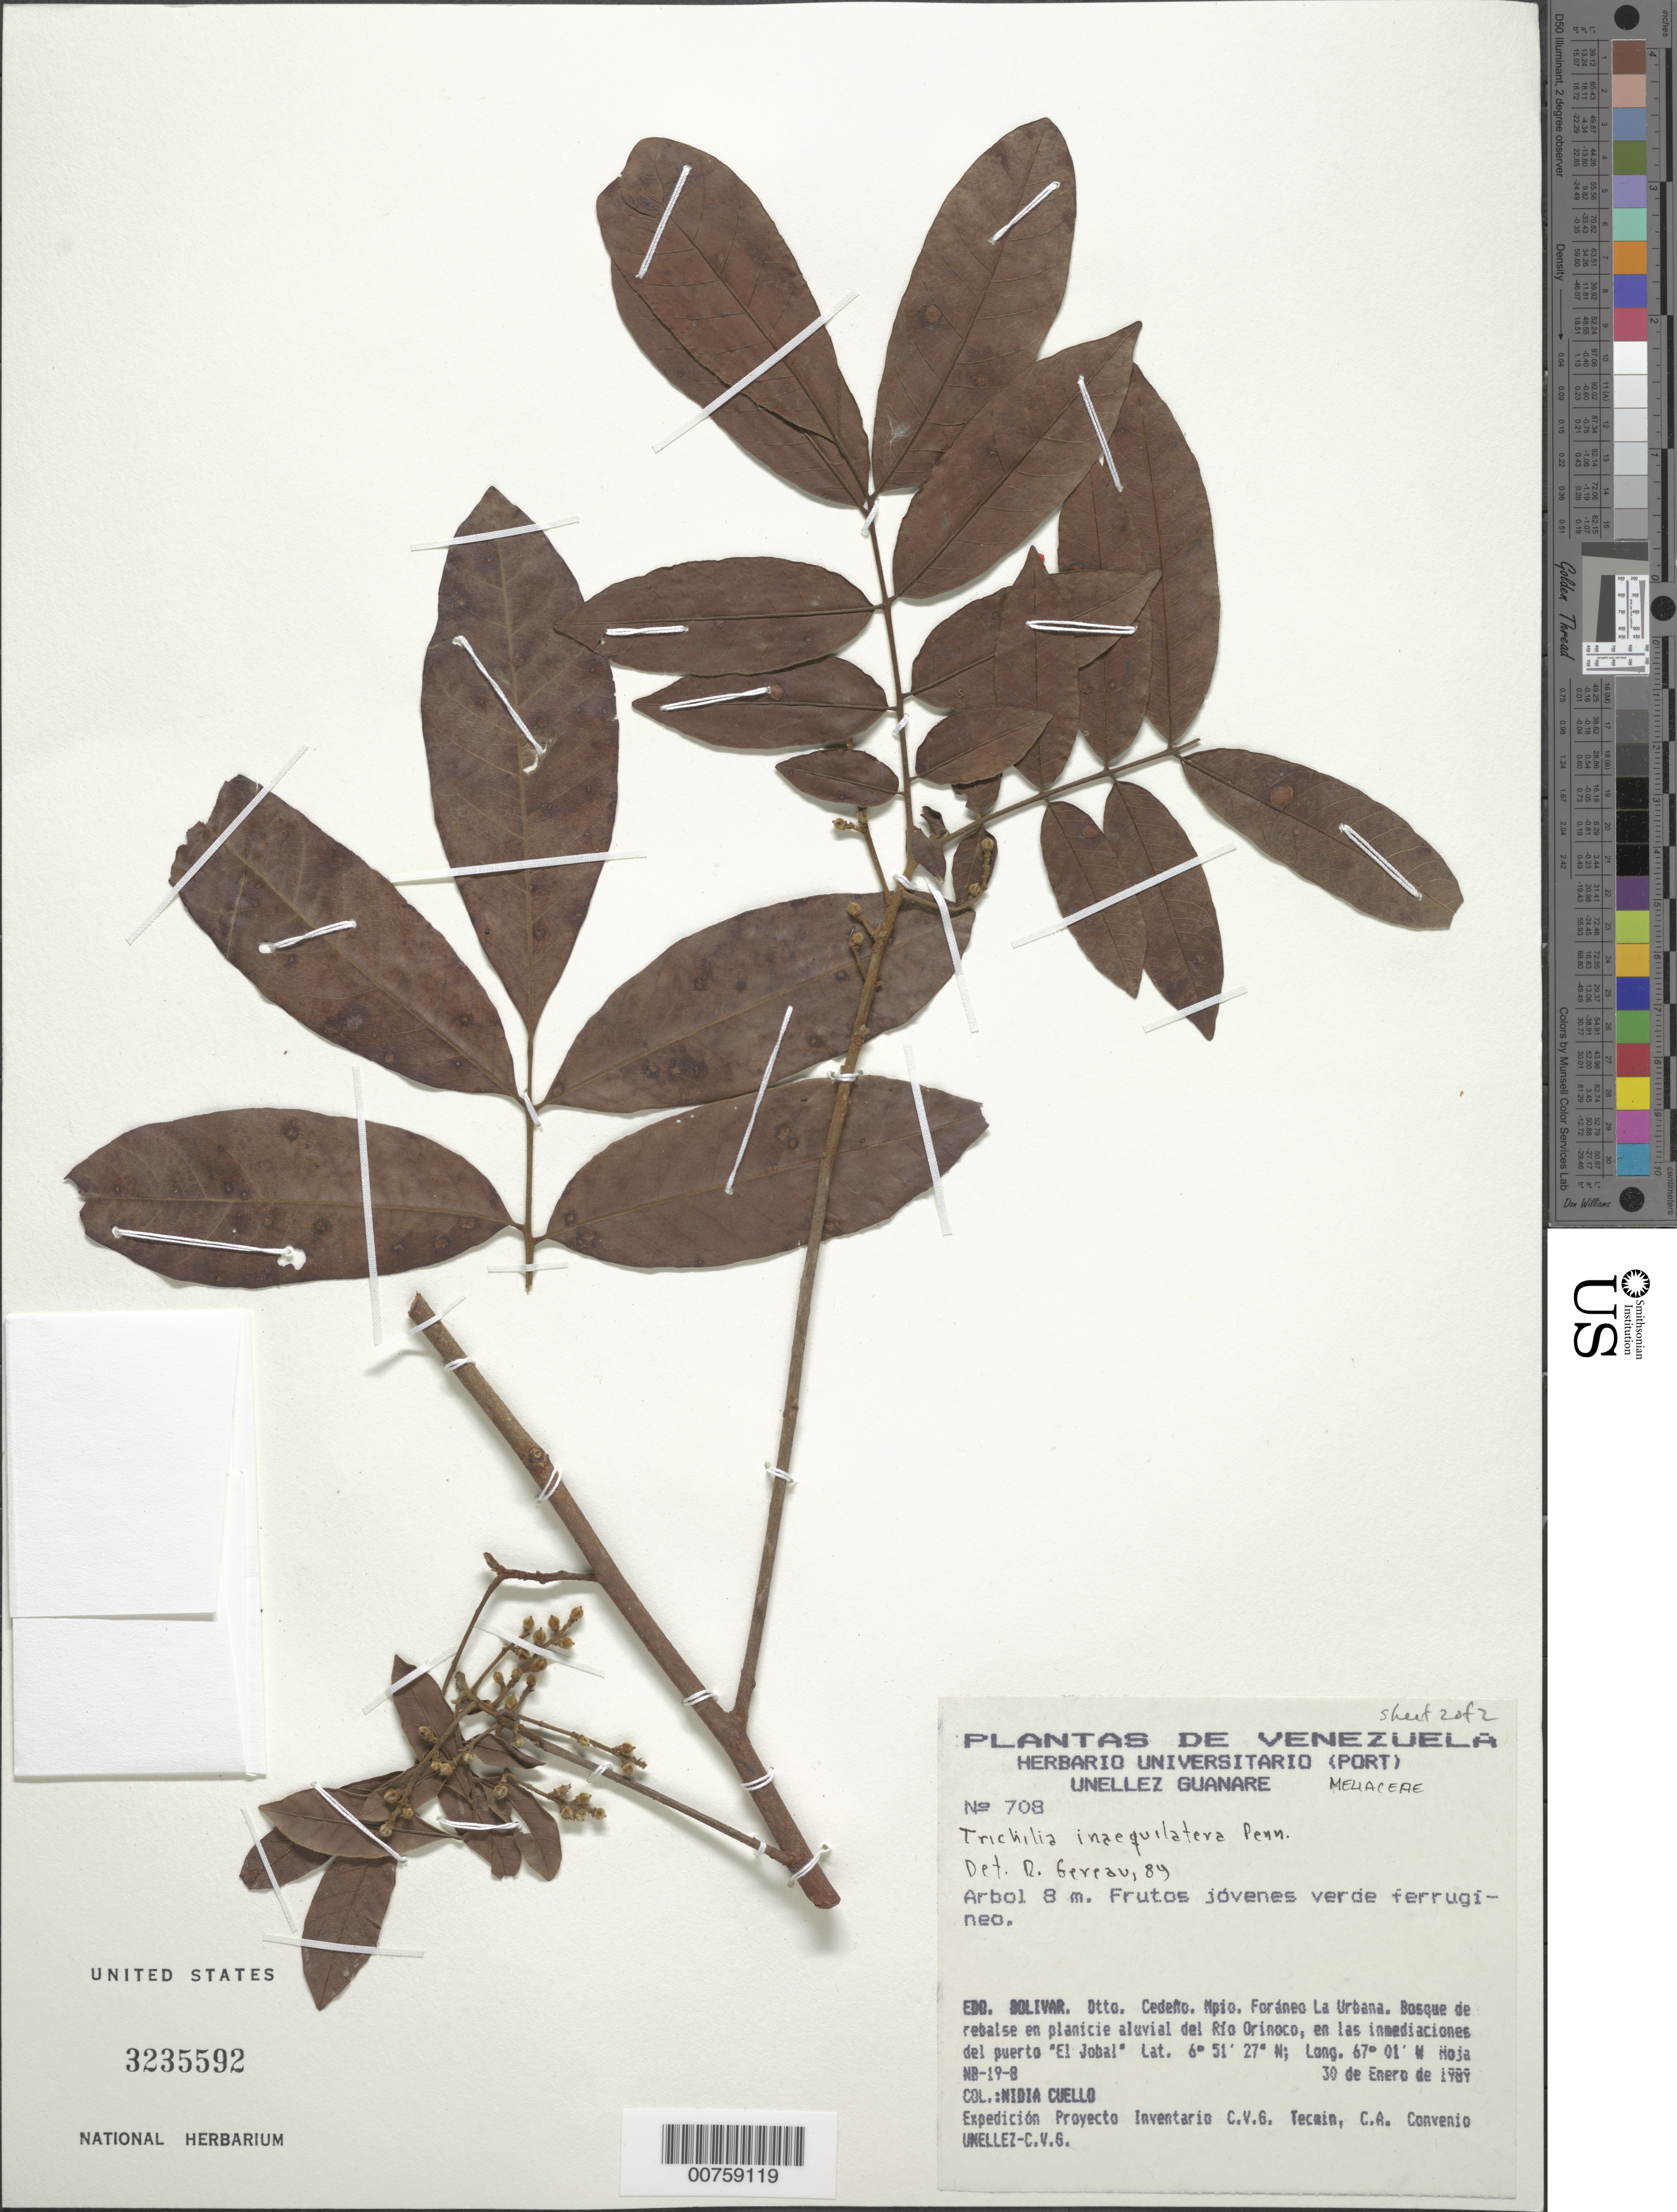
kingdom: Plantae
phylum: Tracheophyta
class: Magnoliopsida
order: Sapindales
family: Meliaceae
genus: Trichilia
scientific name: Trichilia inaequilatera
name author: T.D. Penn.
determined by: Gereau, R. E.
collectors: N. L. Cuello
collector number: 708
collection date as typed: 30-Jan-89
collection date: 1989-01-30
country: Venezuela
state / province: Bolívar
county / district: Cedeño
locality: Mun. Foráneo La Urbana, Río Suapure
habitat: Bosque de rebalse de plancie aluvial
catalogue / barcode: US 3235592